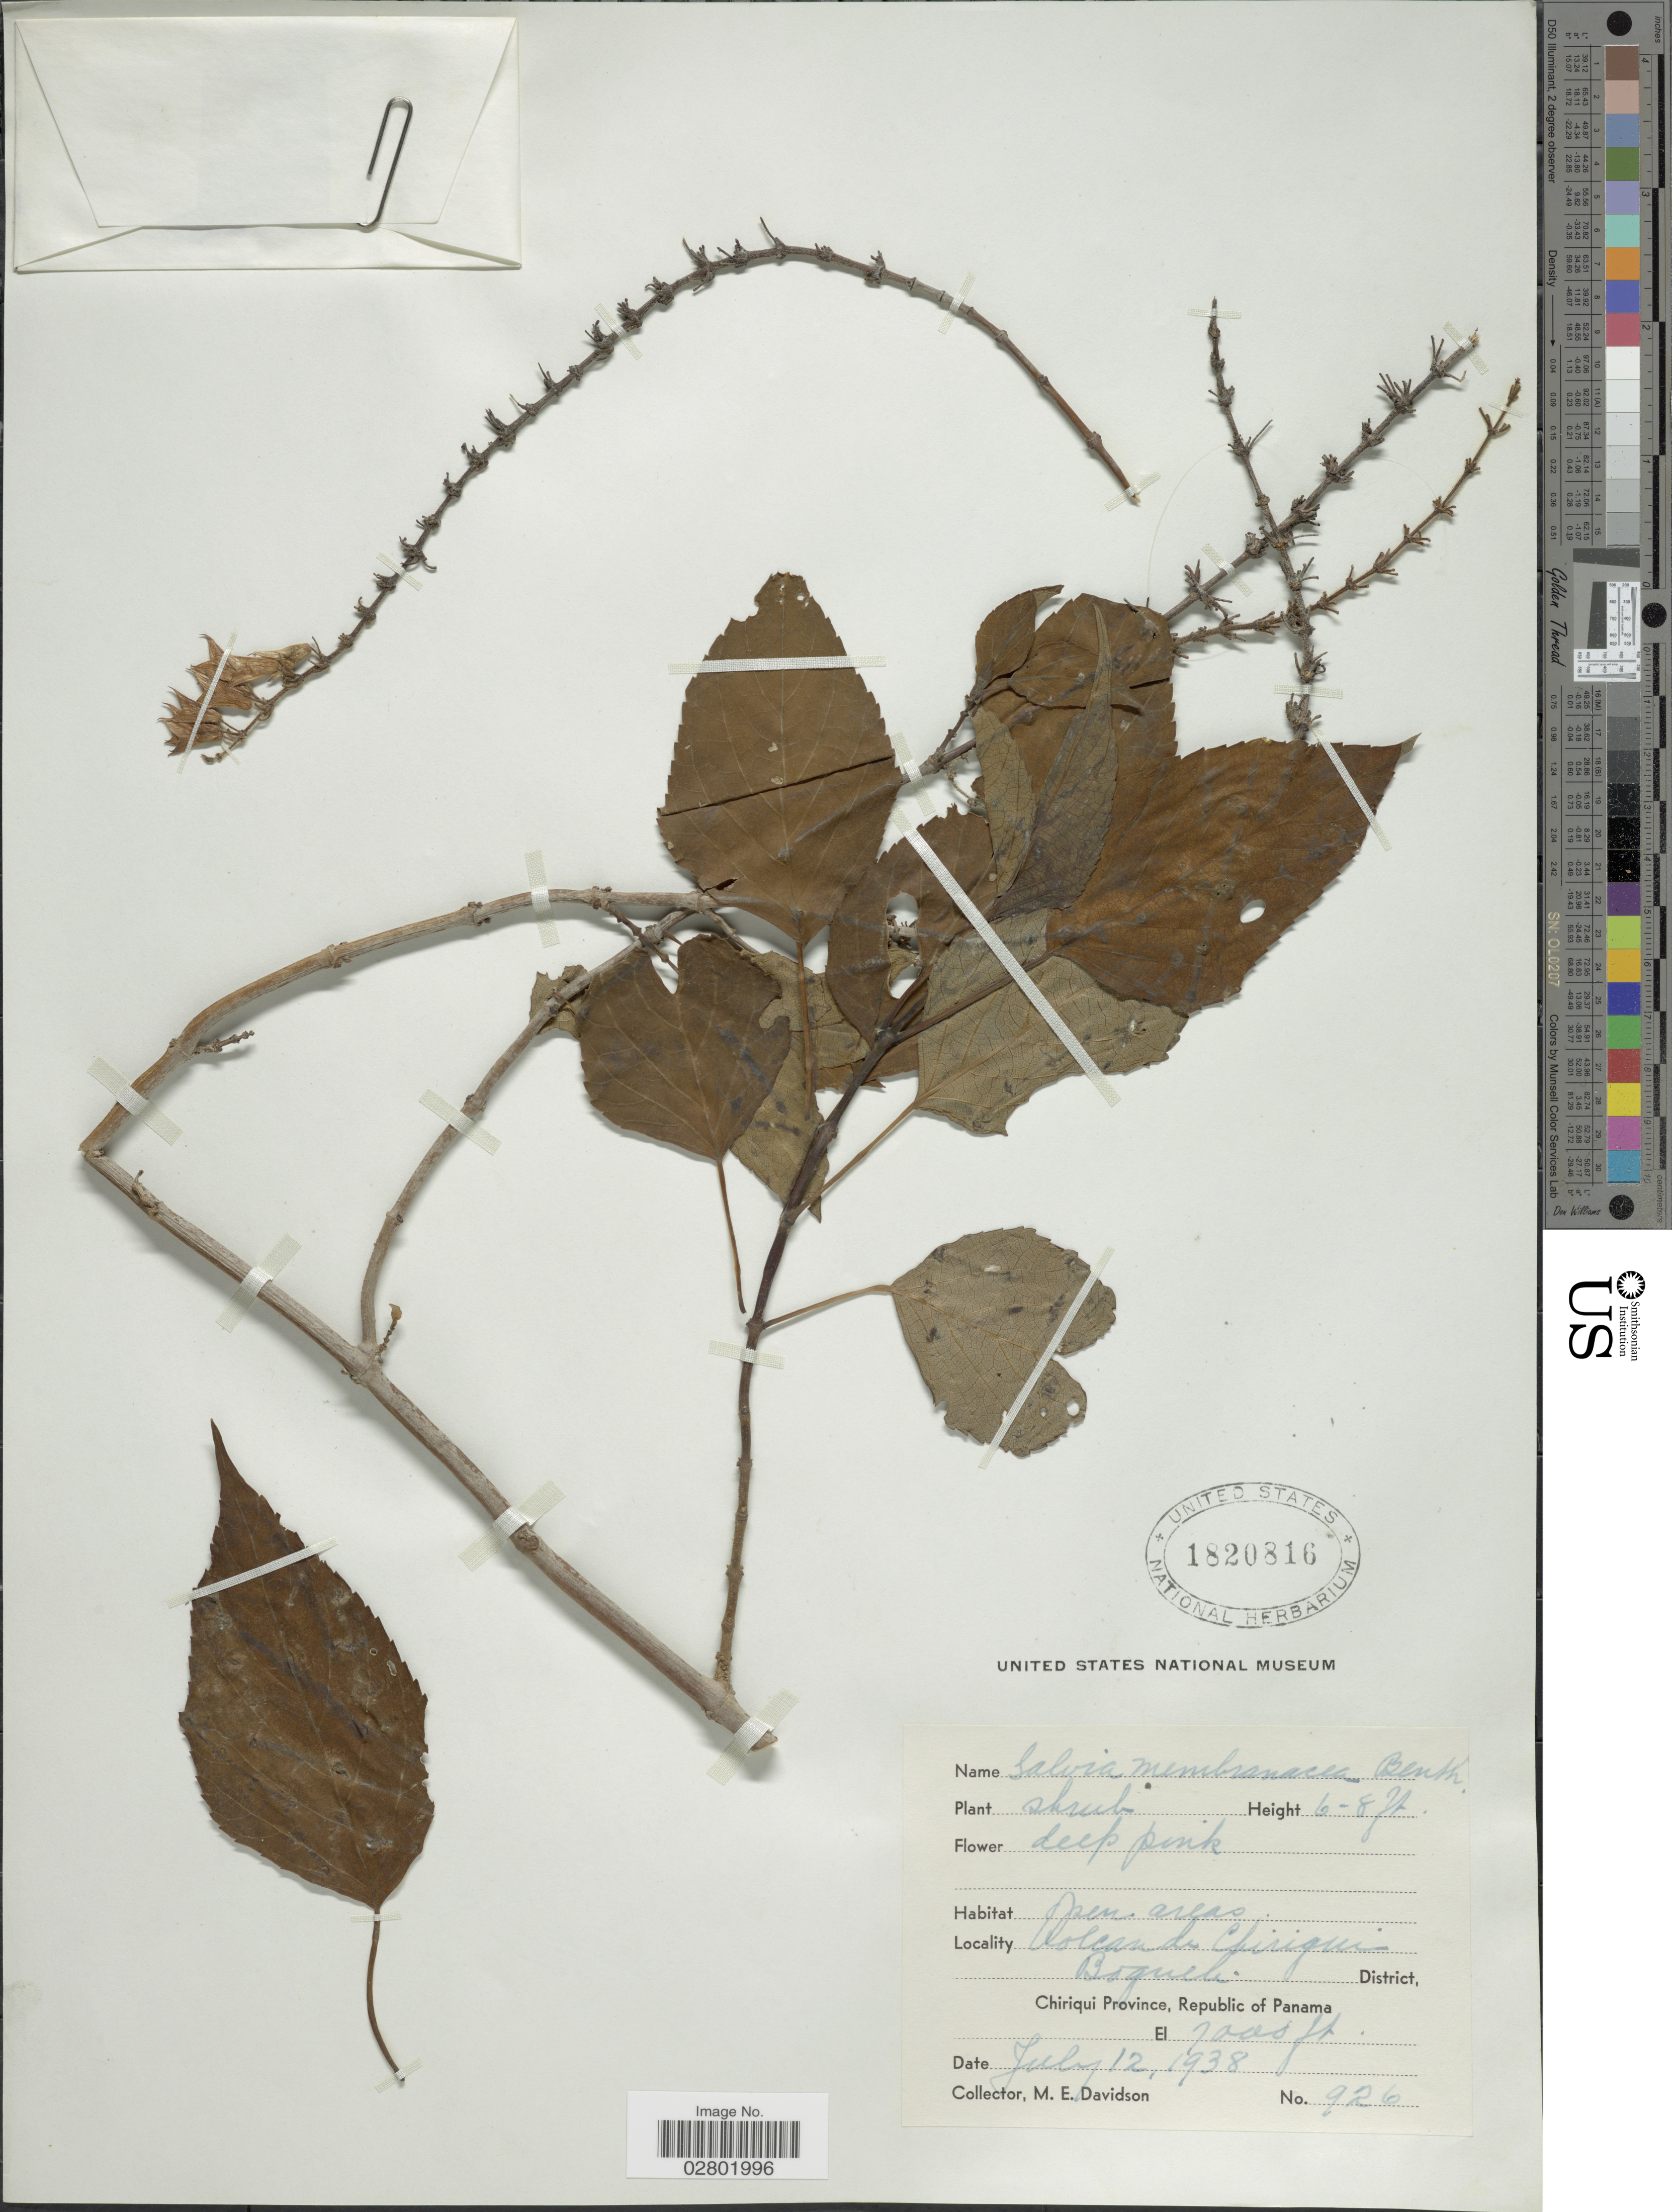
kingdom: Plantae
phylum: Tracheophyta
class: Magnoliopsida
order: Lamiales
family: Lamiaceae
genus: Salvia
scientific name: Salvia membranacea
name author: Benth.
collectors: M. E. Davidson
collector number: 926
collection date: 1938-07-12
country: Panama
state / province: Chiriqui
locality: Volcan de Chiriqui, Boquete District.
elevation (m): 2134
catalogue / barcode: US 1820816